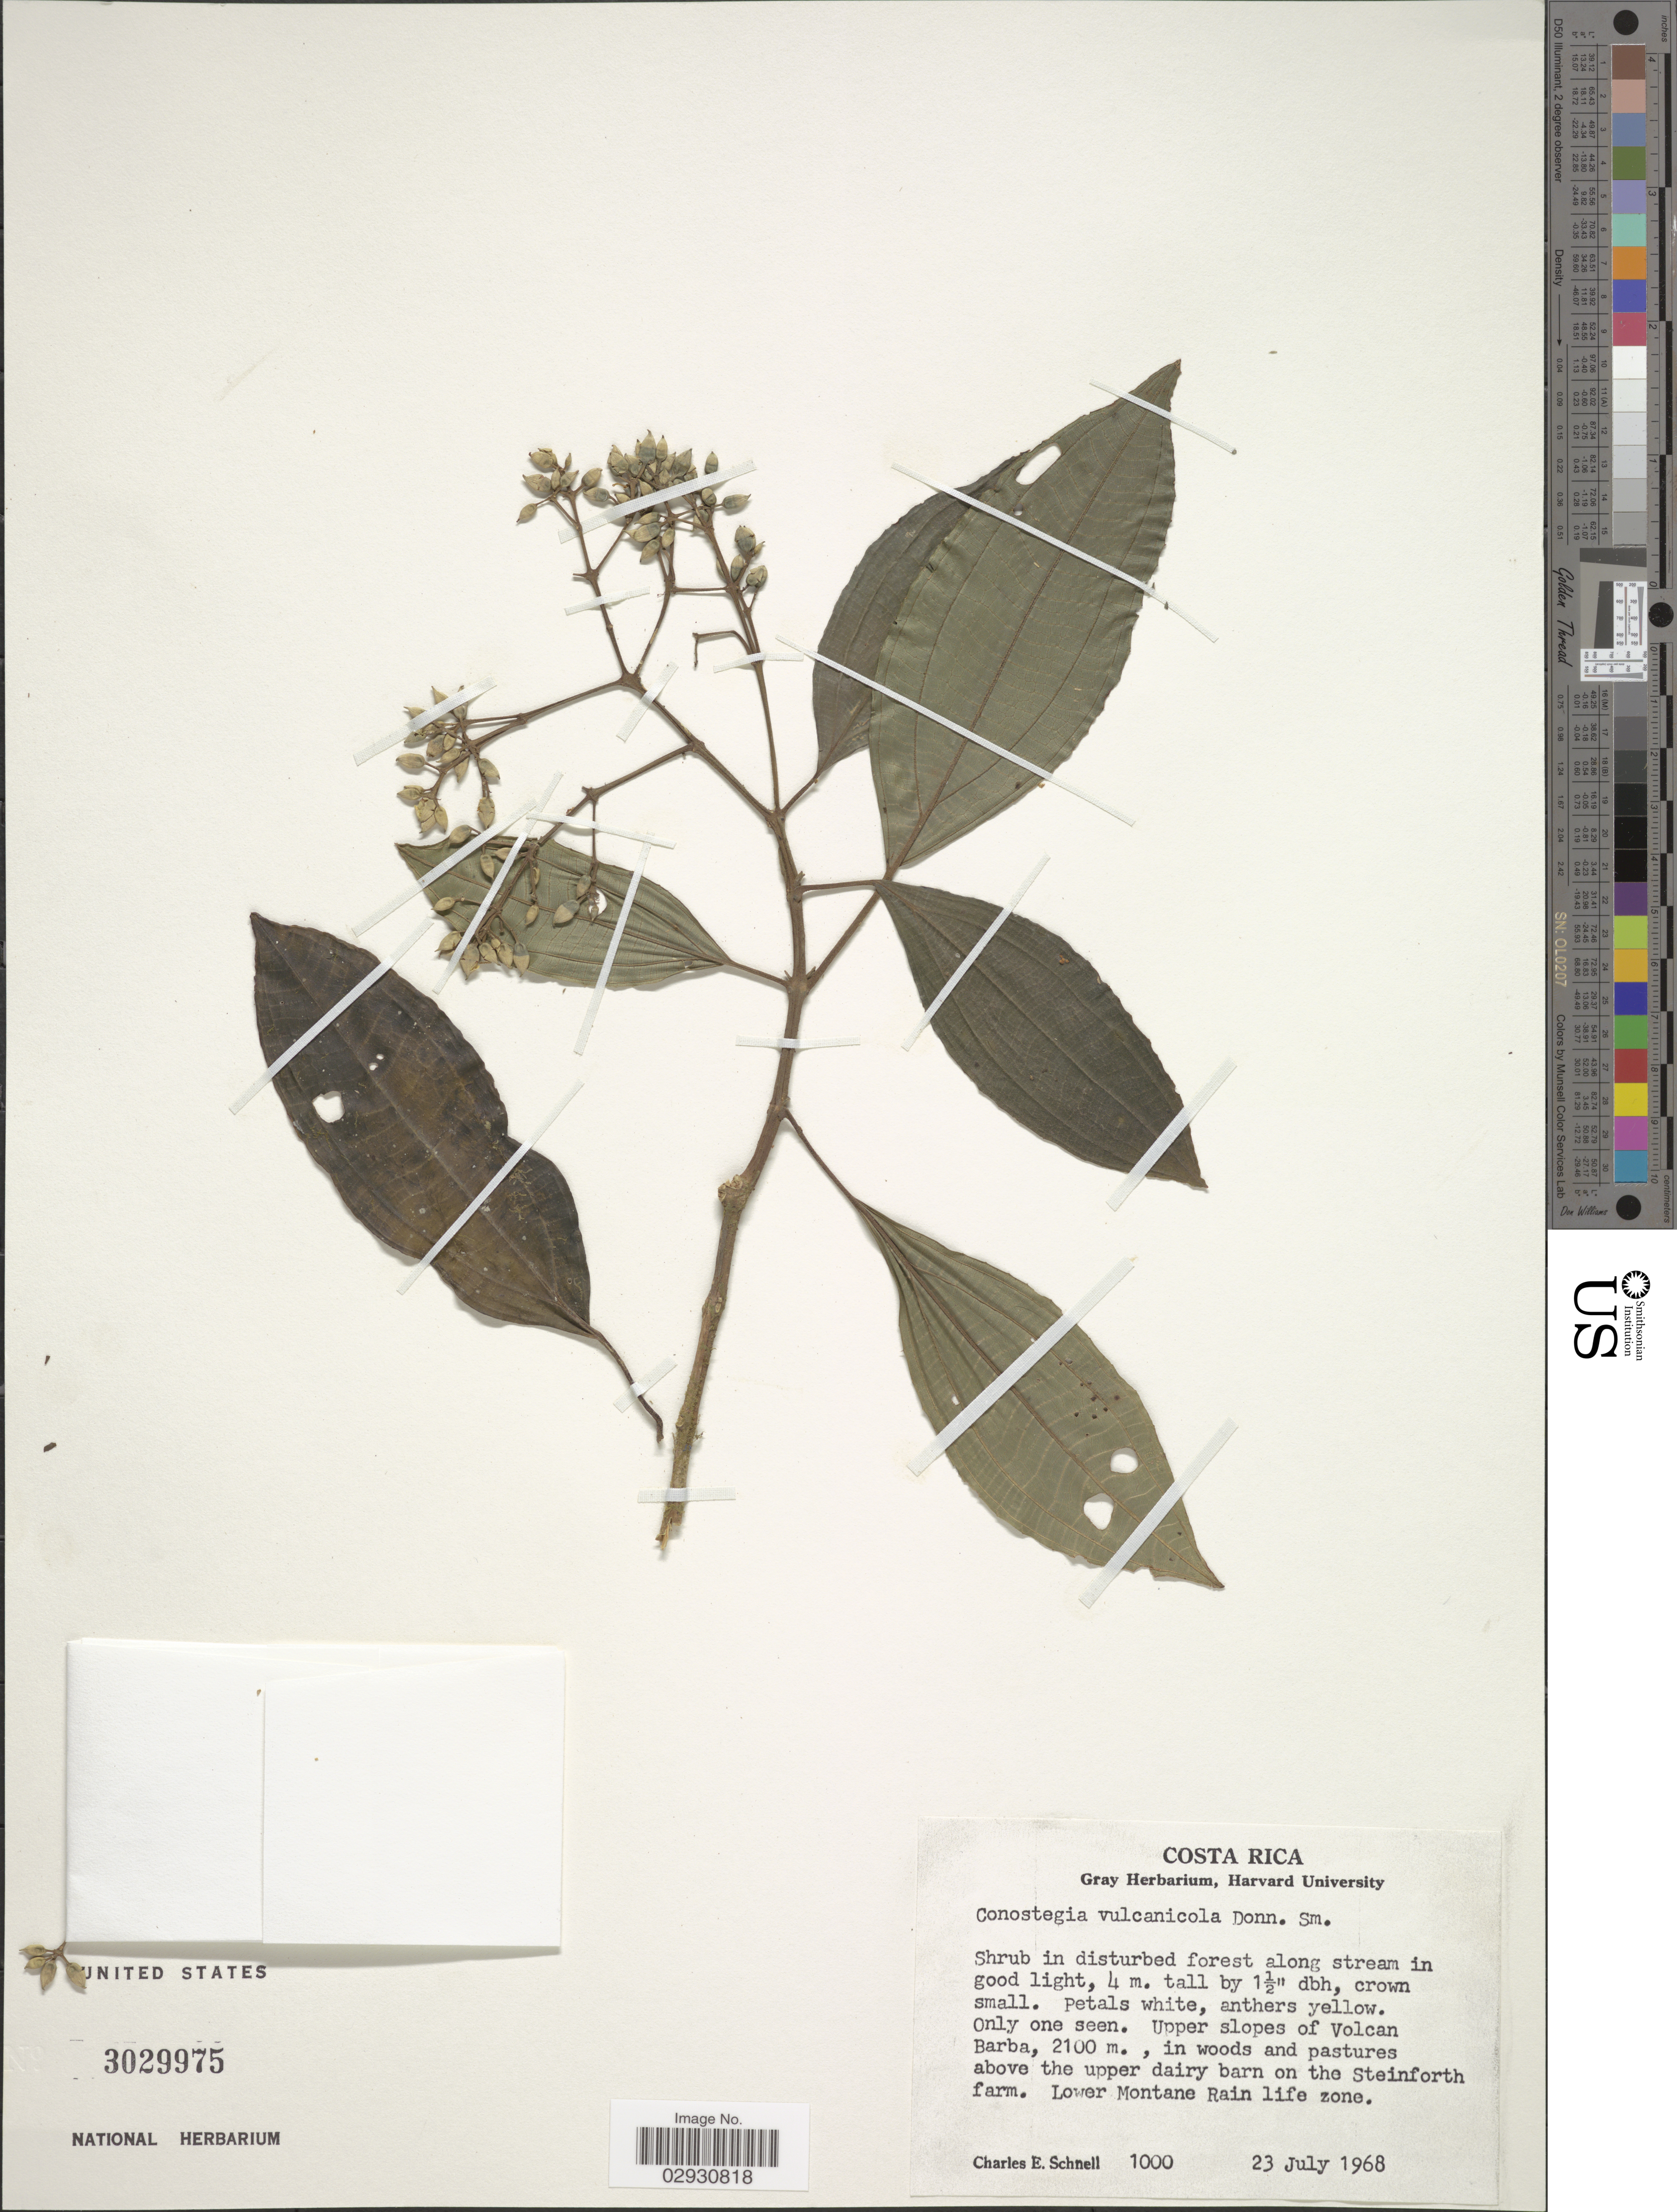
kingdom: Plantae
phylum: Tracheophyta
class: Magnoliopsida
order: Myrtales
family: Melastomataceae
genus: Conostegia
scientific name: Conostegia vulcanicola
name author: Donn. Sm.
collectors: C. Schnell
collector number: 1000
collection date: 1968-07-23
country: Panama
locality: Upper slopes of Volcan Barba, in woods and pastures above the upper dairy barn on the Steinforth farm. Lower Montane Rain Life zone.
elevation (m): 2100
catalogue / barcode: US 3029975